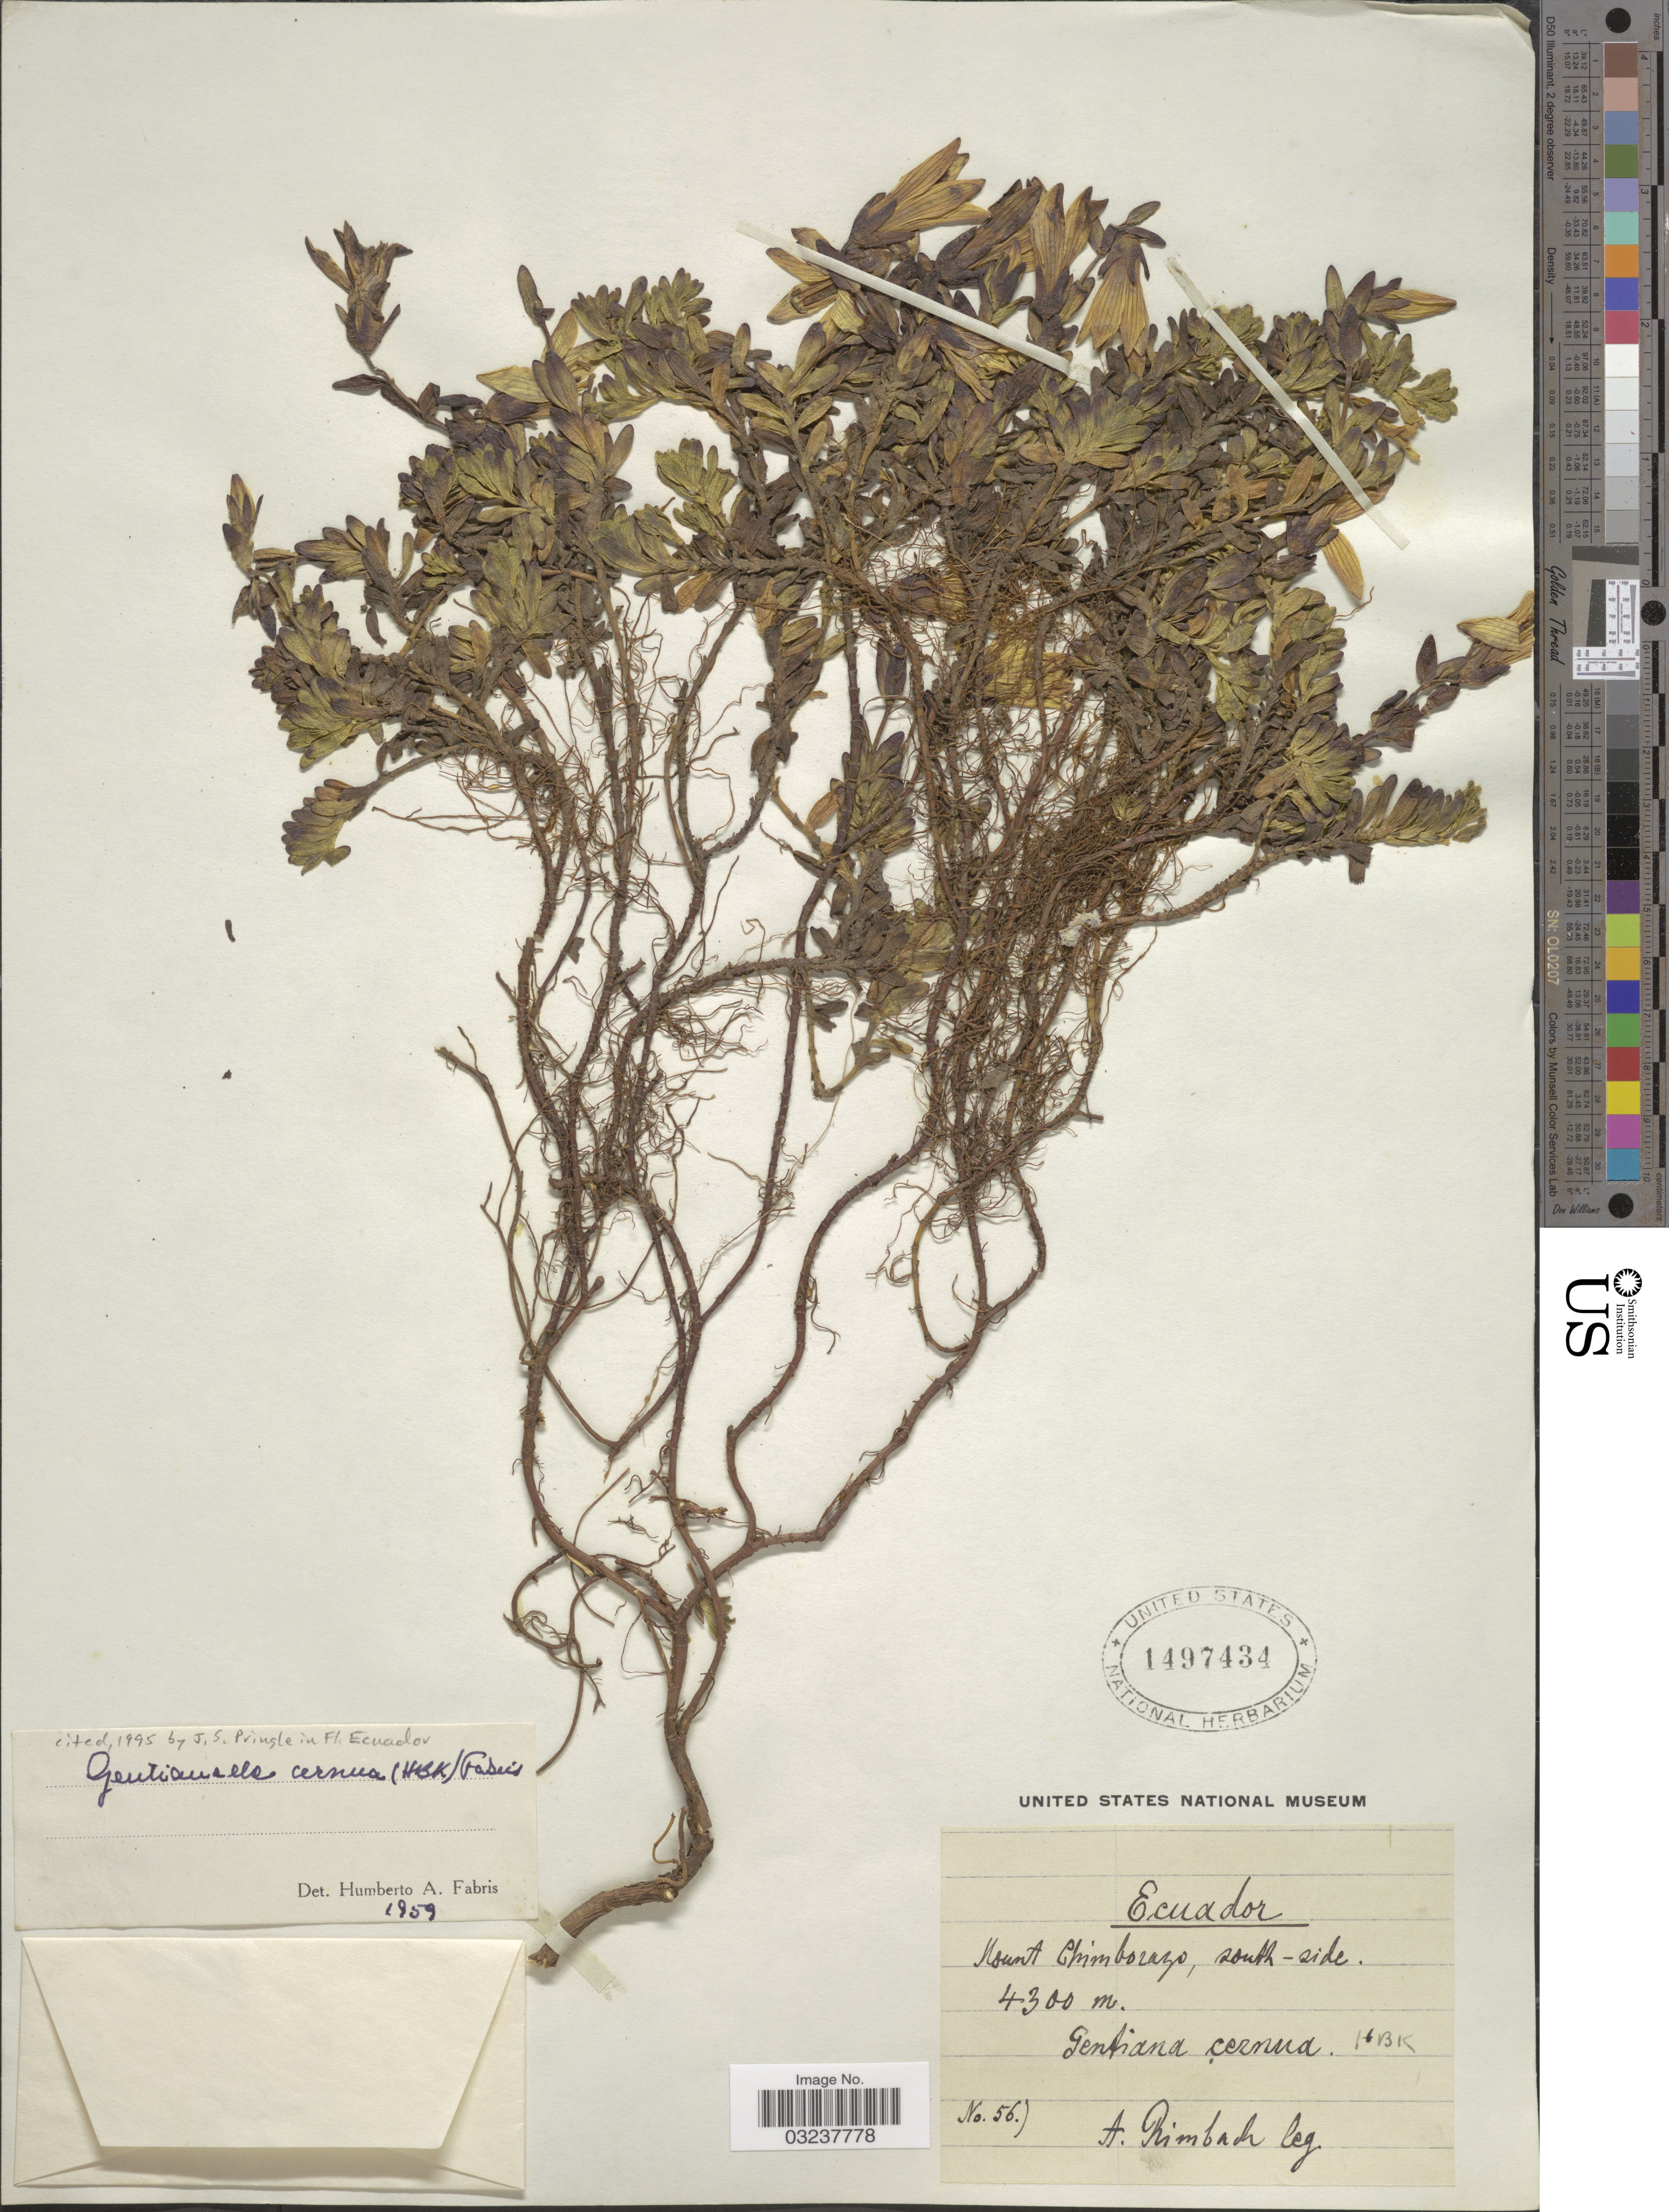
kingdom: Plantae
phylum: Tracheophyta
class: Magnoliopsida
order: Gentianales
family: Gentianaceae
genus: Gentianella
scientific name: Gentianella cernua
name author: (Kunth) Fabris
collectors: A. Rimbach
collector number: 56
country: Ecuador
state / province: Chimborazo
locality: Mount Chimborazo, south-side.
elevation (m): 4300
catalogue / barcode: US 1497434